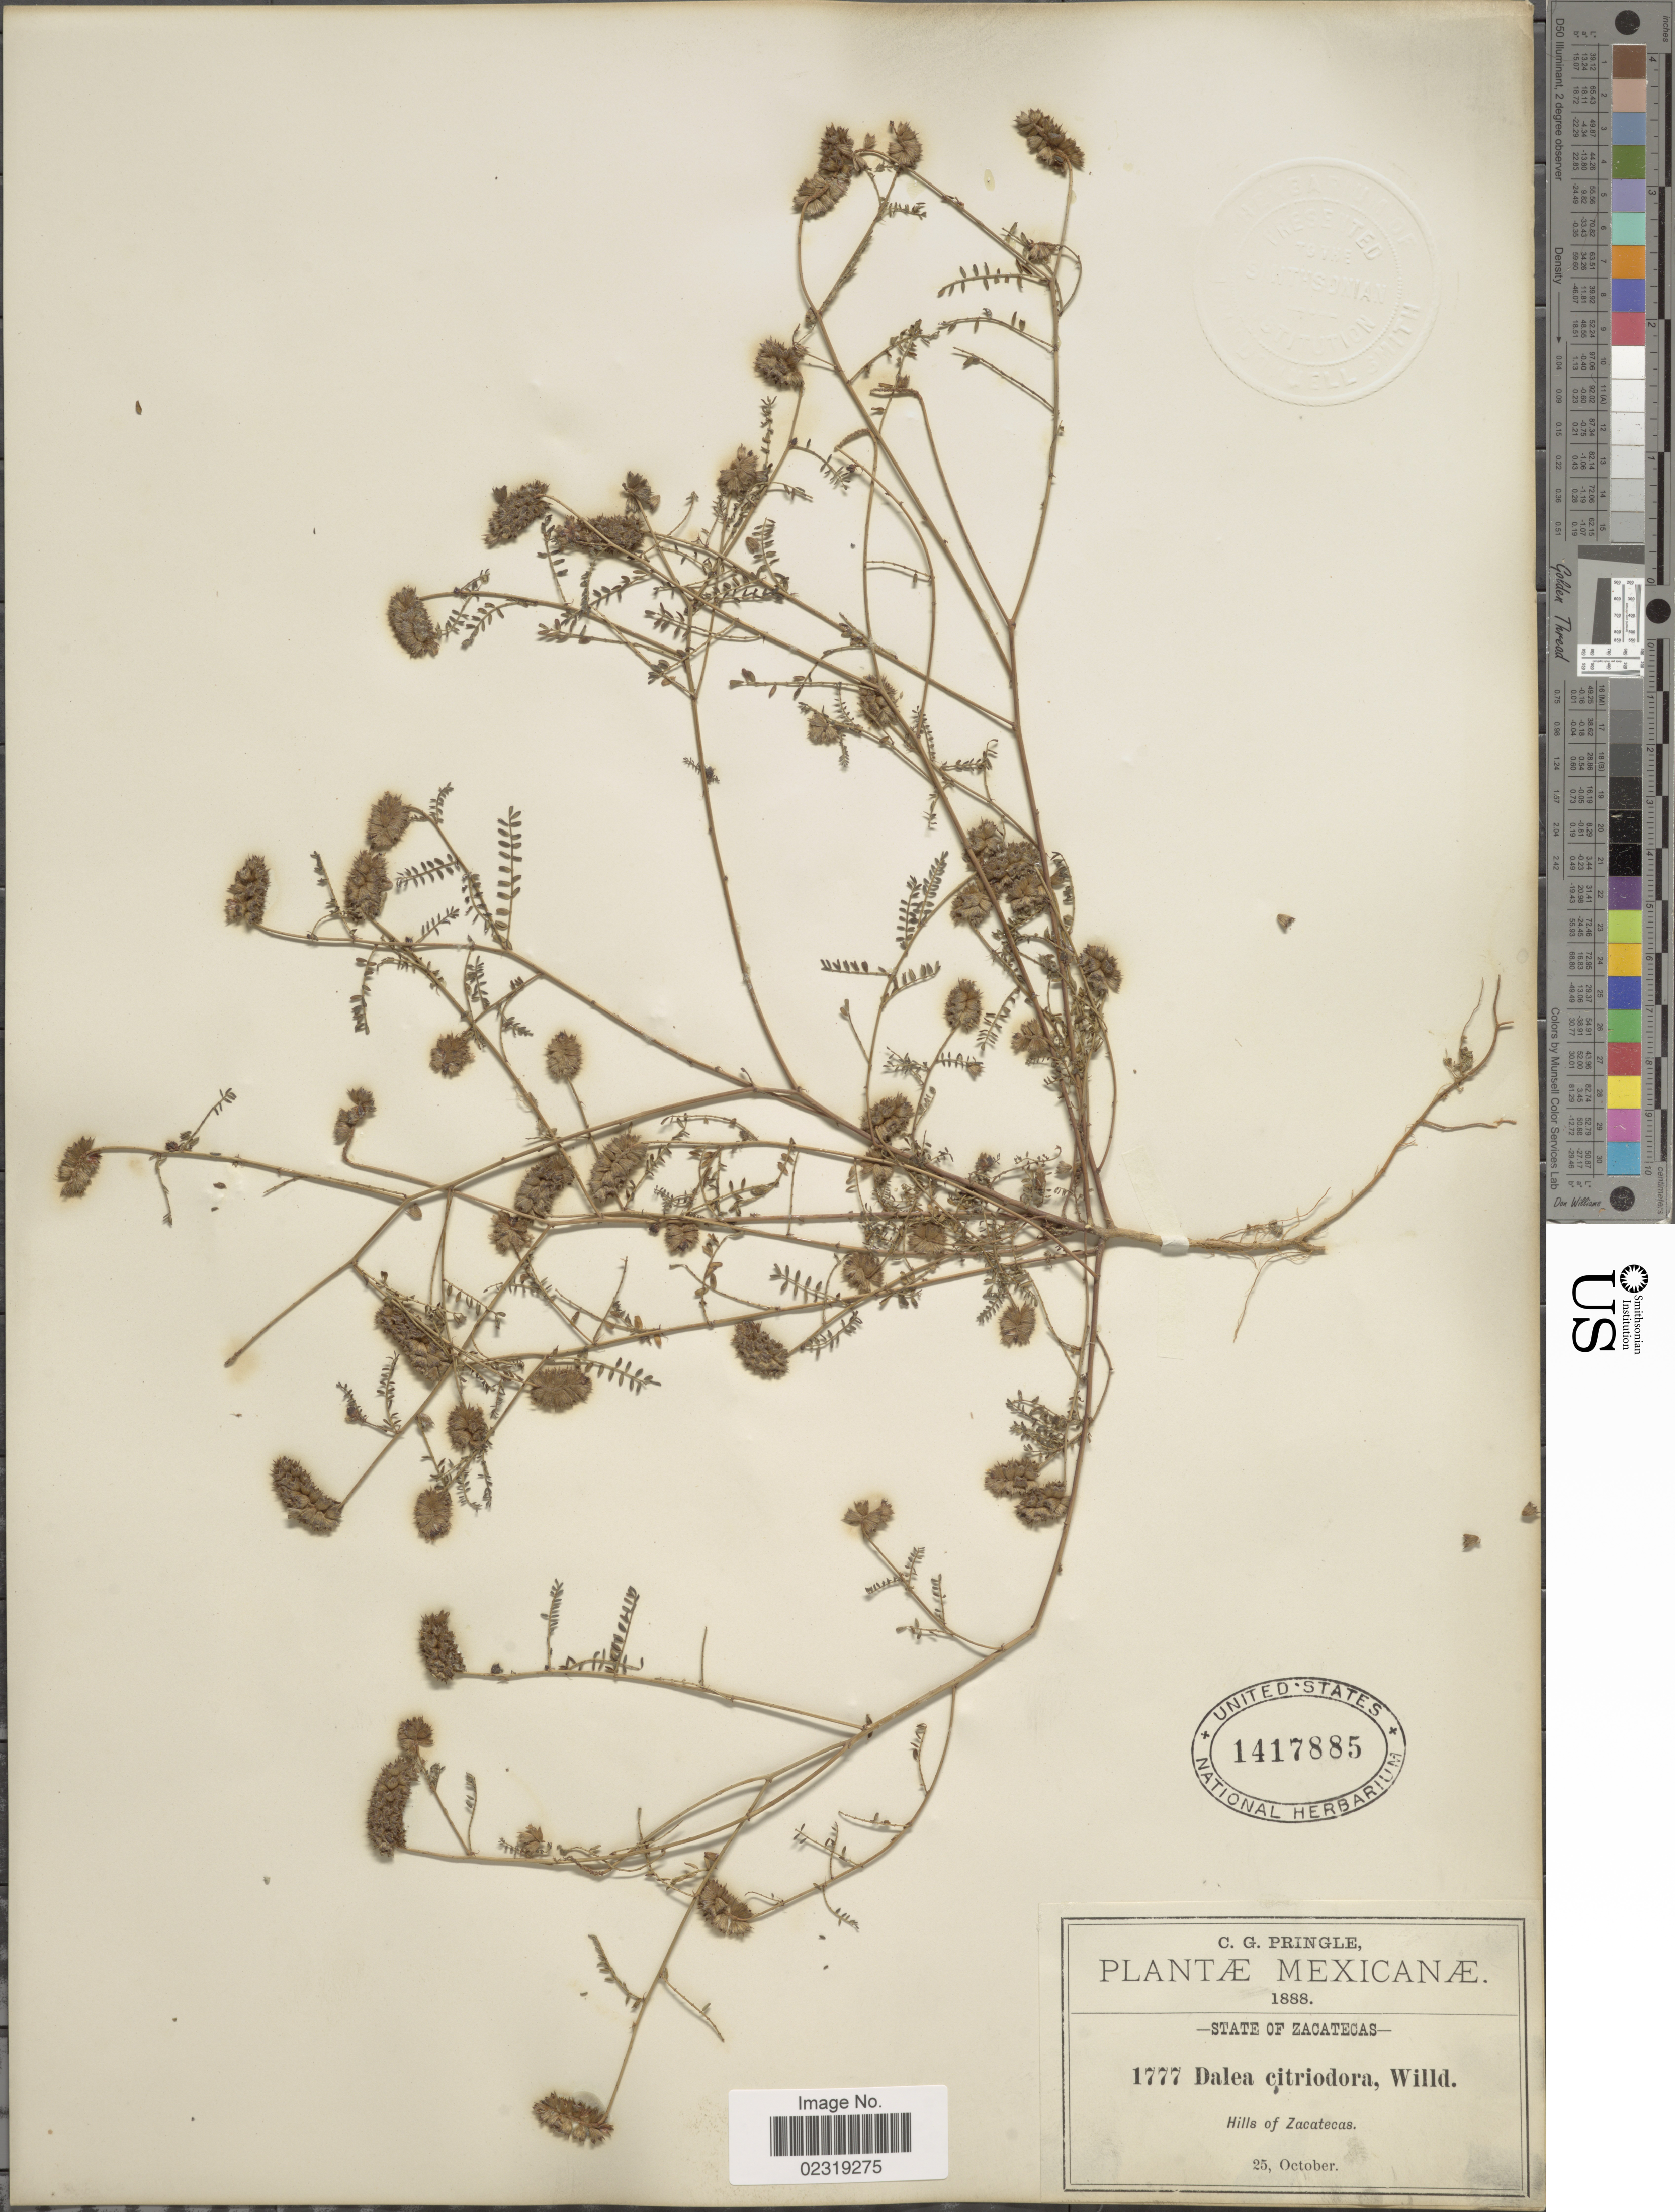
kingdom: Plantae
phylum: Tracheophyta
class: Magnoliopsida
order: Fabales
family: Fabaceae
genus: Dalea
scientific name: Dalea foliolosa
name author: (Aiton) Barneby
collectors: C. G. Pringle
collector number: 1777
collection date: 1888-10-25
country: Mexico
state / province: Zacatecas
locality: Zacatecas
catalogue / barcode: US 1417885